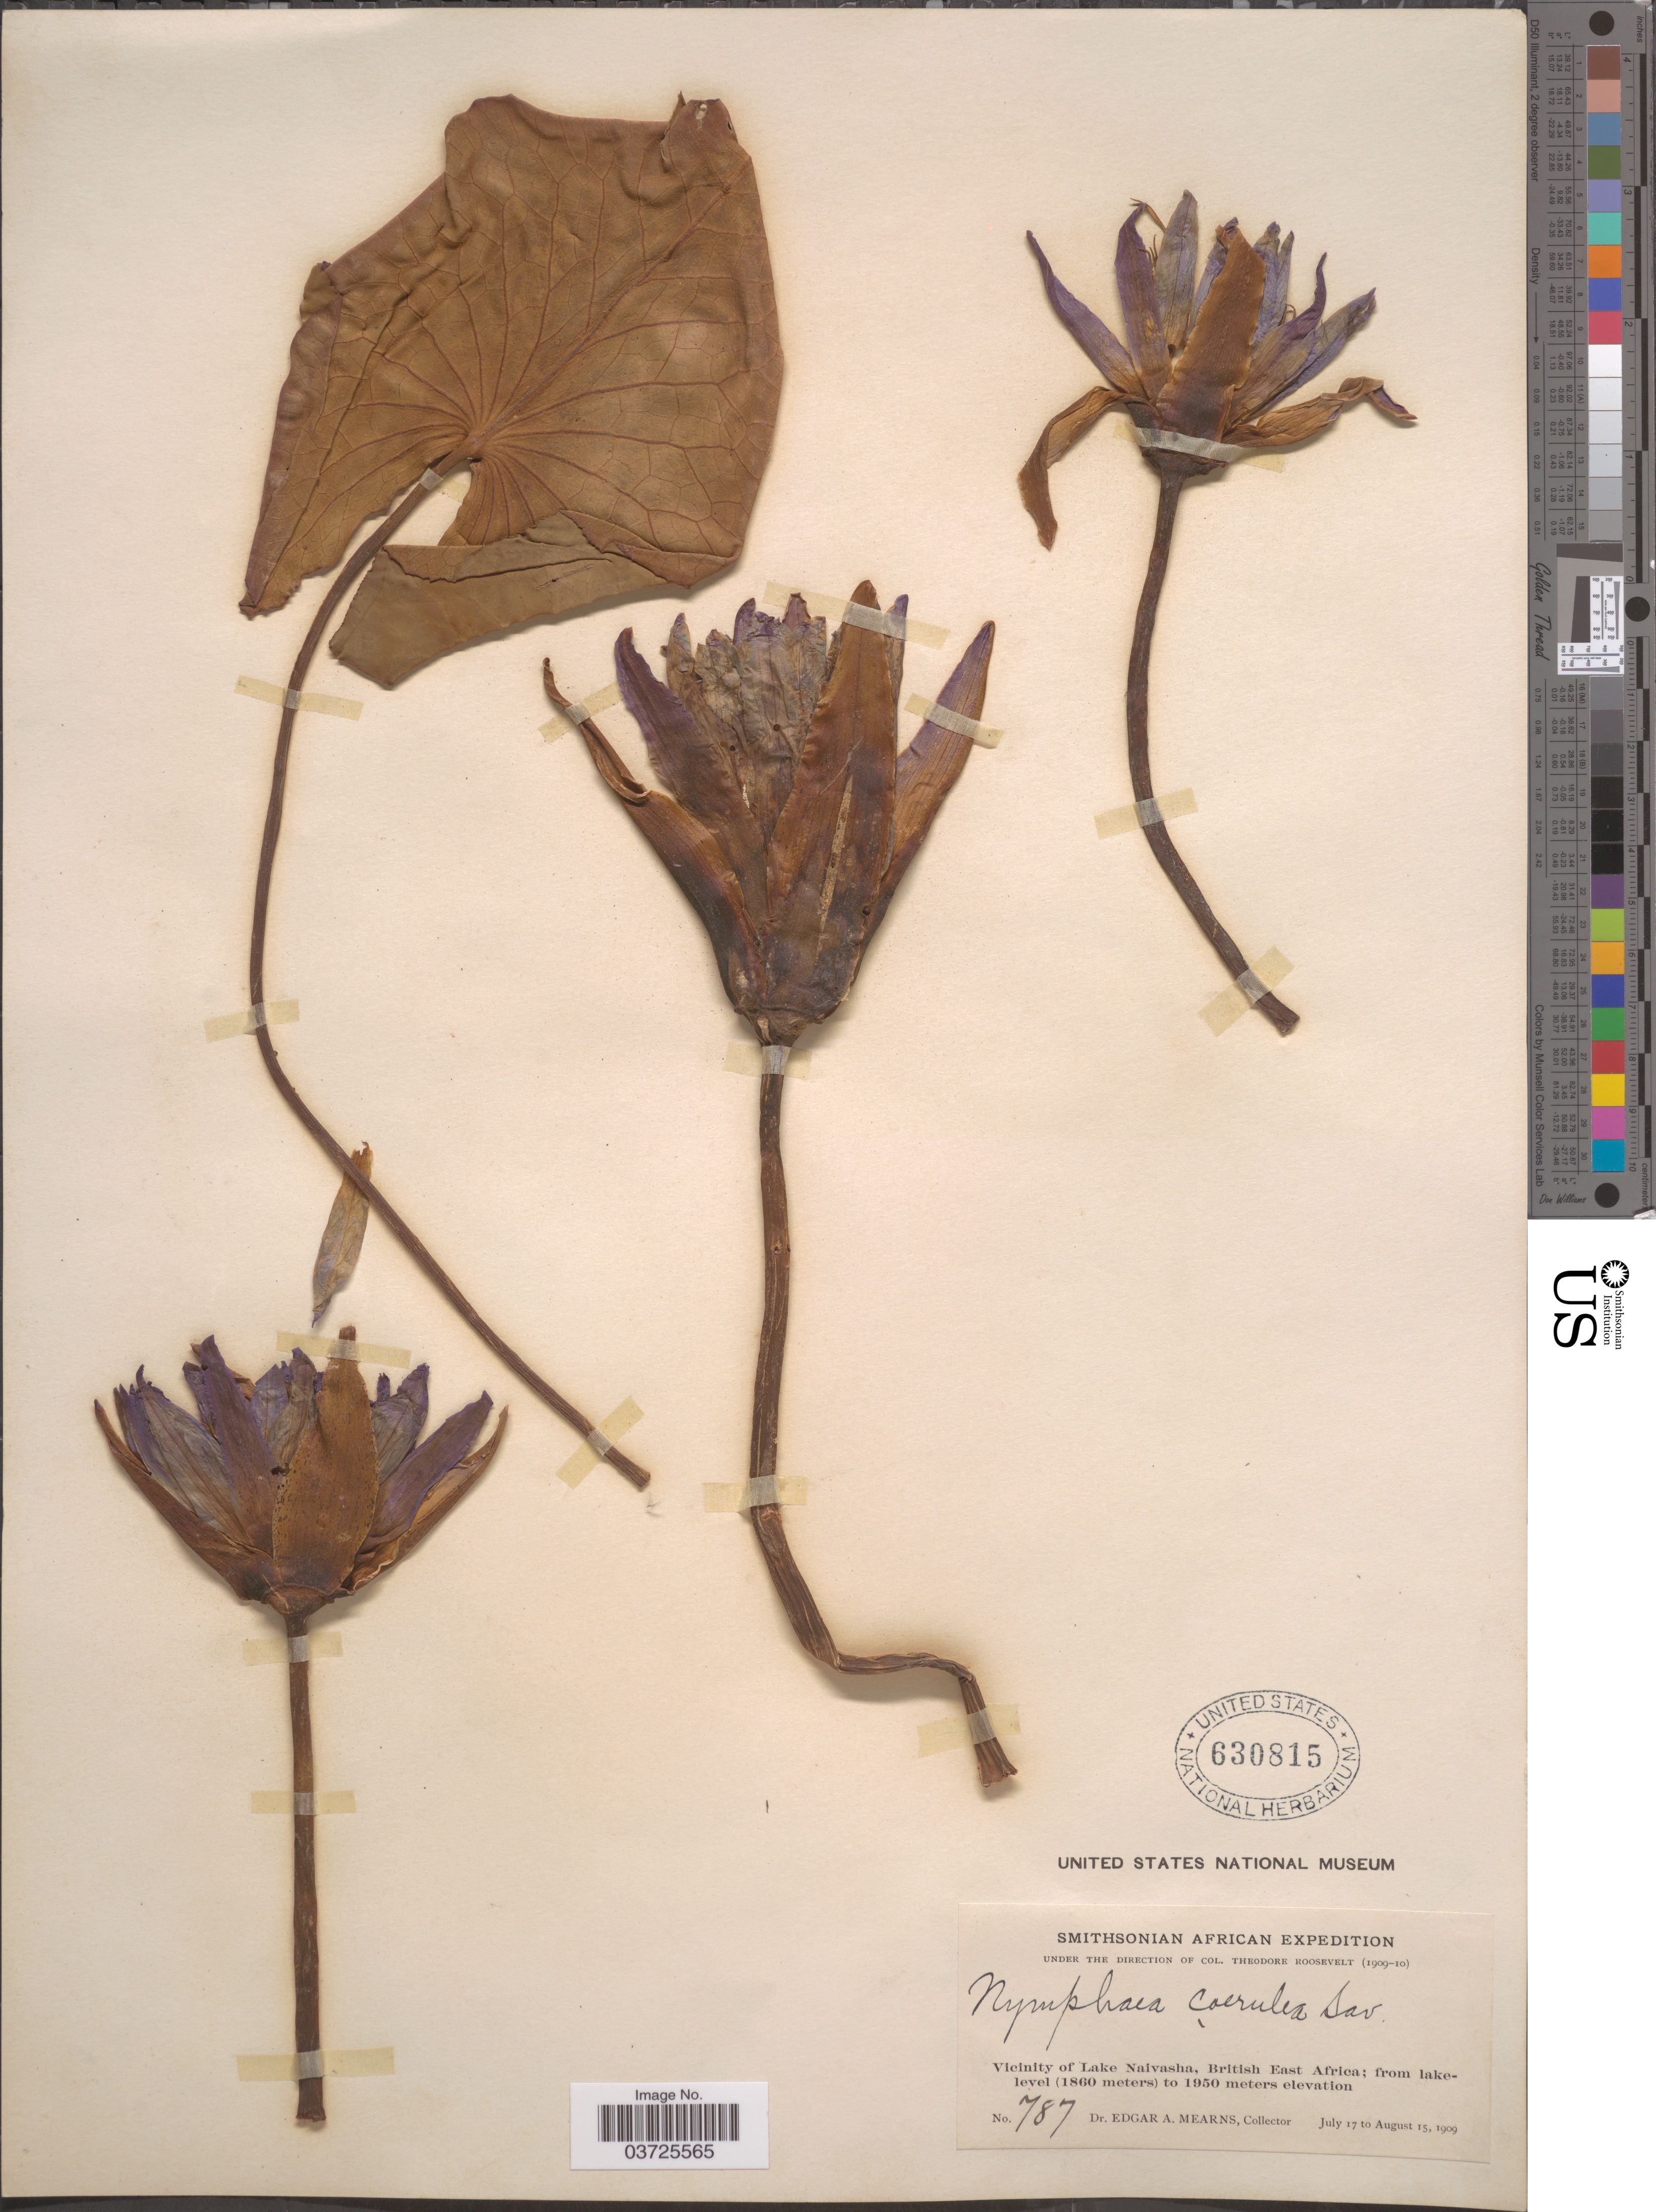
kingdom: Plantae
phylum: Tracheophyta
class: Magnoliopsida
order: Nymphaeales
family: Nymphaeaceae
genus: Nymphaea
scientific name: Nymphaea caerulea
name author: Savigny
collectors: E. A. Mearns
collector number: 787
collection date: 1909-07-17/1909-08-15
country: Kenya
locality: Vicinity of Lake Naivasha, British East Africa.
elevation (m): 1860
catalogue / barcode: US 630815